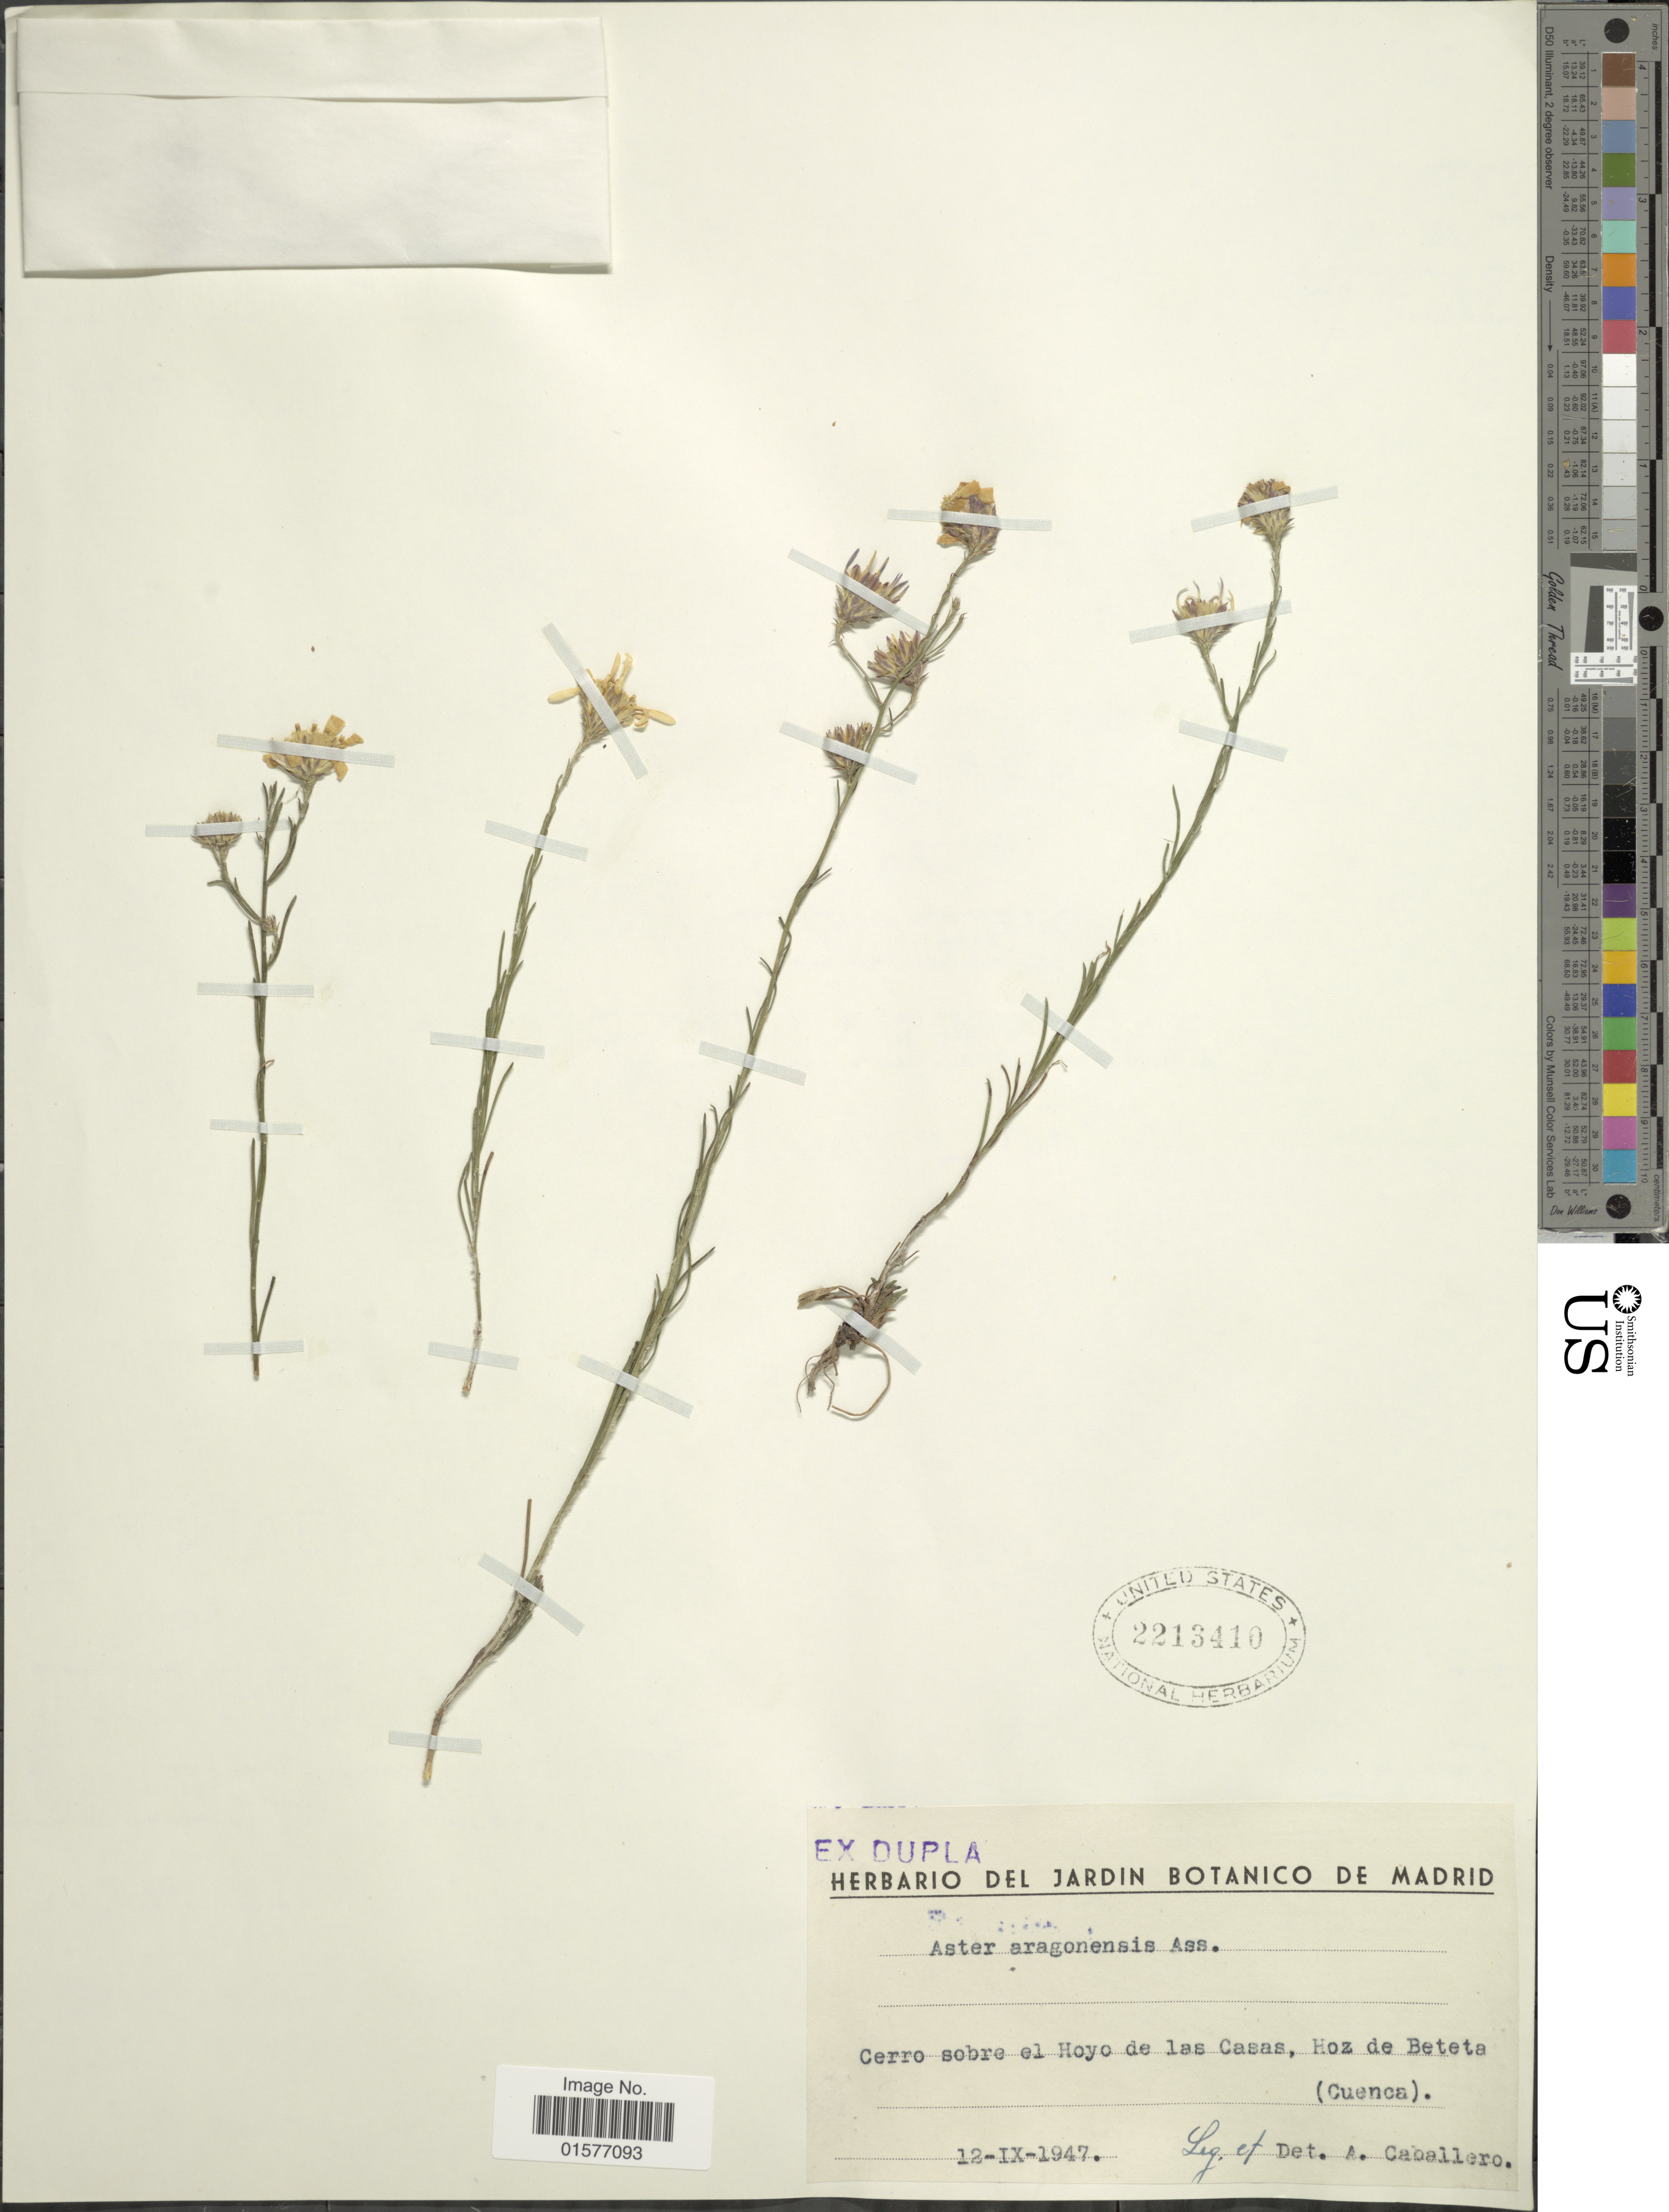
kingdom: Plantae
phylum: Tracheophyta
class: Magnoliopsida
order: Asterales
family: Asteraceae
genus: Galatella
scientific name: Galatella aragonensis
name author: Nees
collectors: A. Caballero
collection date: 1947-09-12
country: Spain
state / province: Castilla-La Mancha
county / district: Cuenca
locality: Cerro sobre el Hoyo de las Casas, Hoz de Beteta (Cuenca)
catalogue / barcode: US 2213410